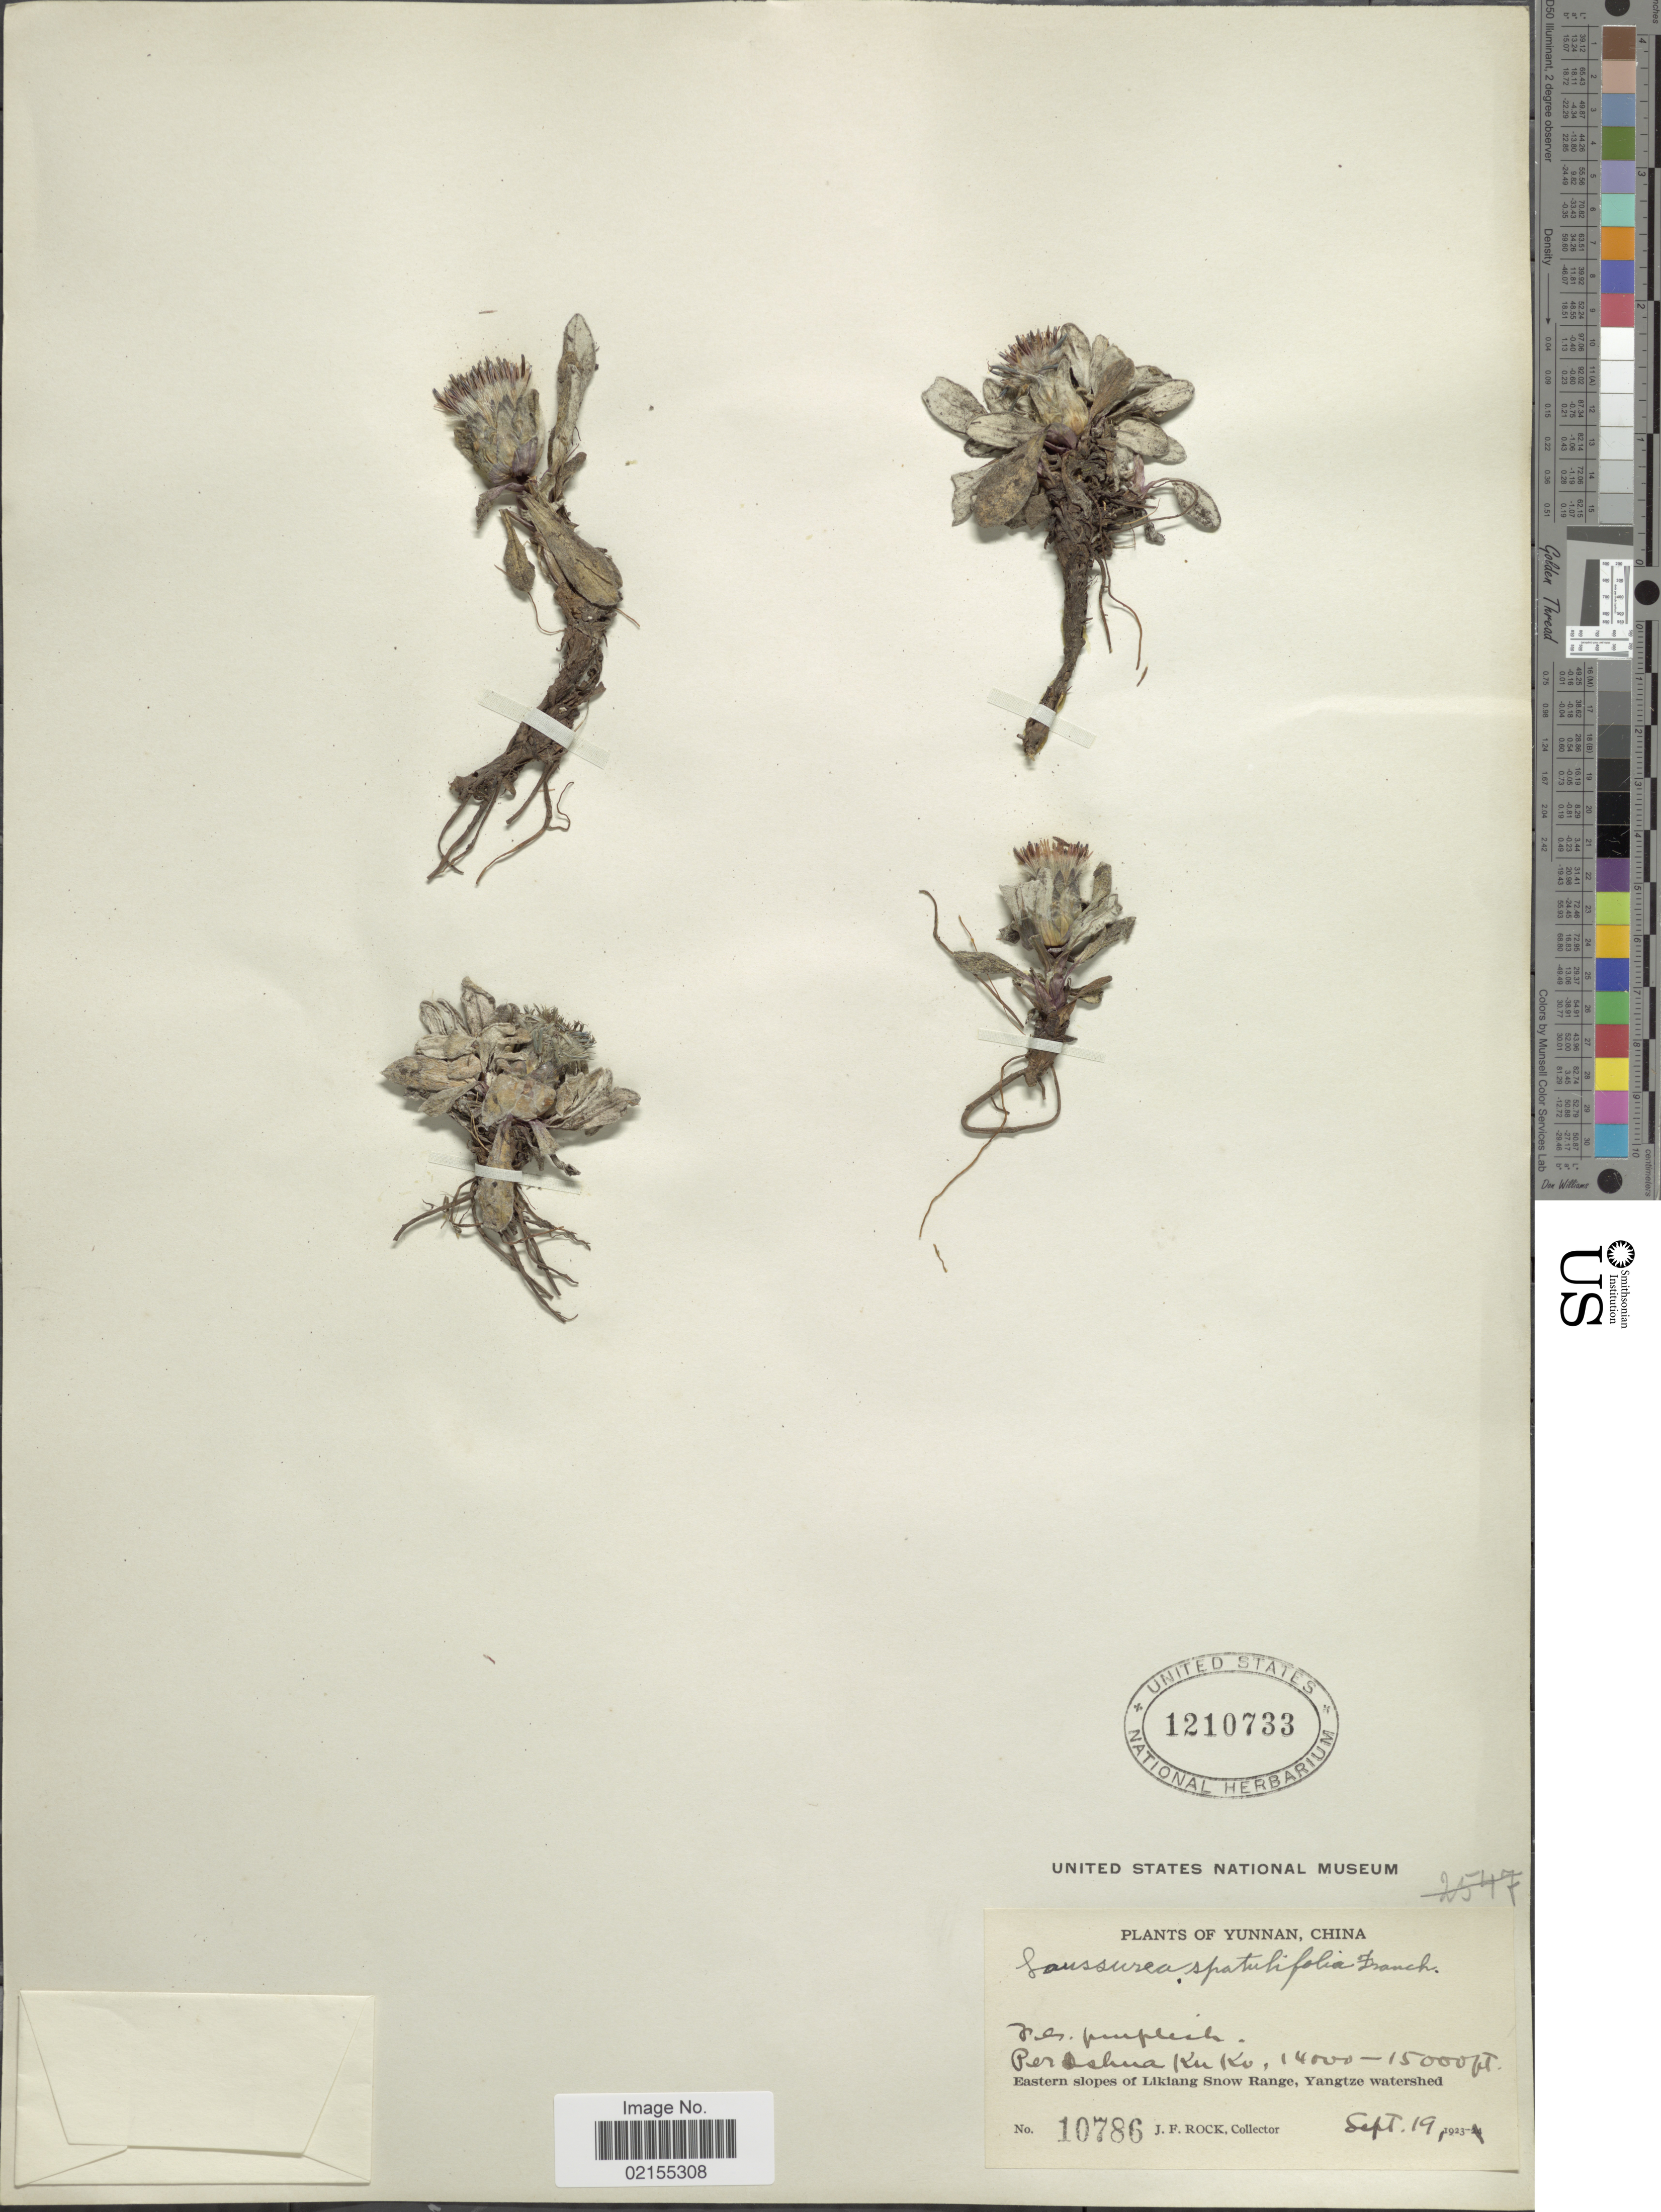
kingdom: Plantae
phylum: Tracheophyta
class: Magnoliopsida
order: Asterales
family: Asteraceae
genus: Saussurea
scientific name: Saussurea spathulifolia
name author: Franch.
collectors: J. Rock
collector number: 10786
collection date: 1923-09-19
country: China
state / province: Yunnan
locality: Yunnan, China, Pershua Ku ku, Eastern slopes of Likiang Snow Range, Yangtze watershed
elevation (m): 4267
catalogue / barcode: US 1210733